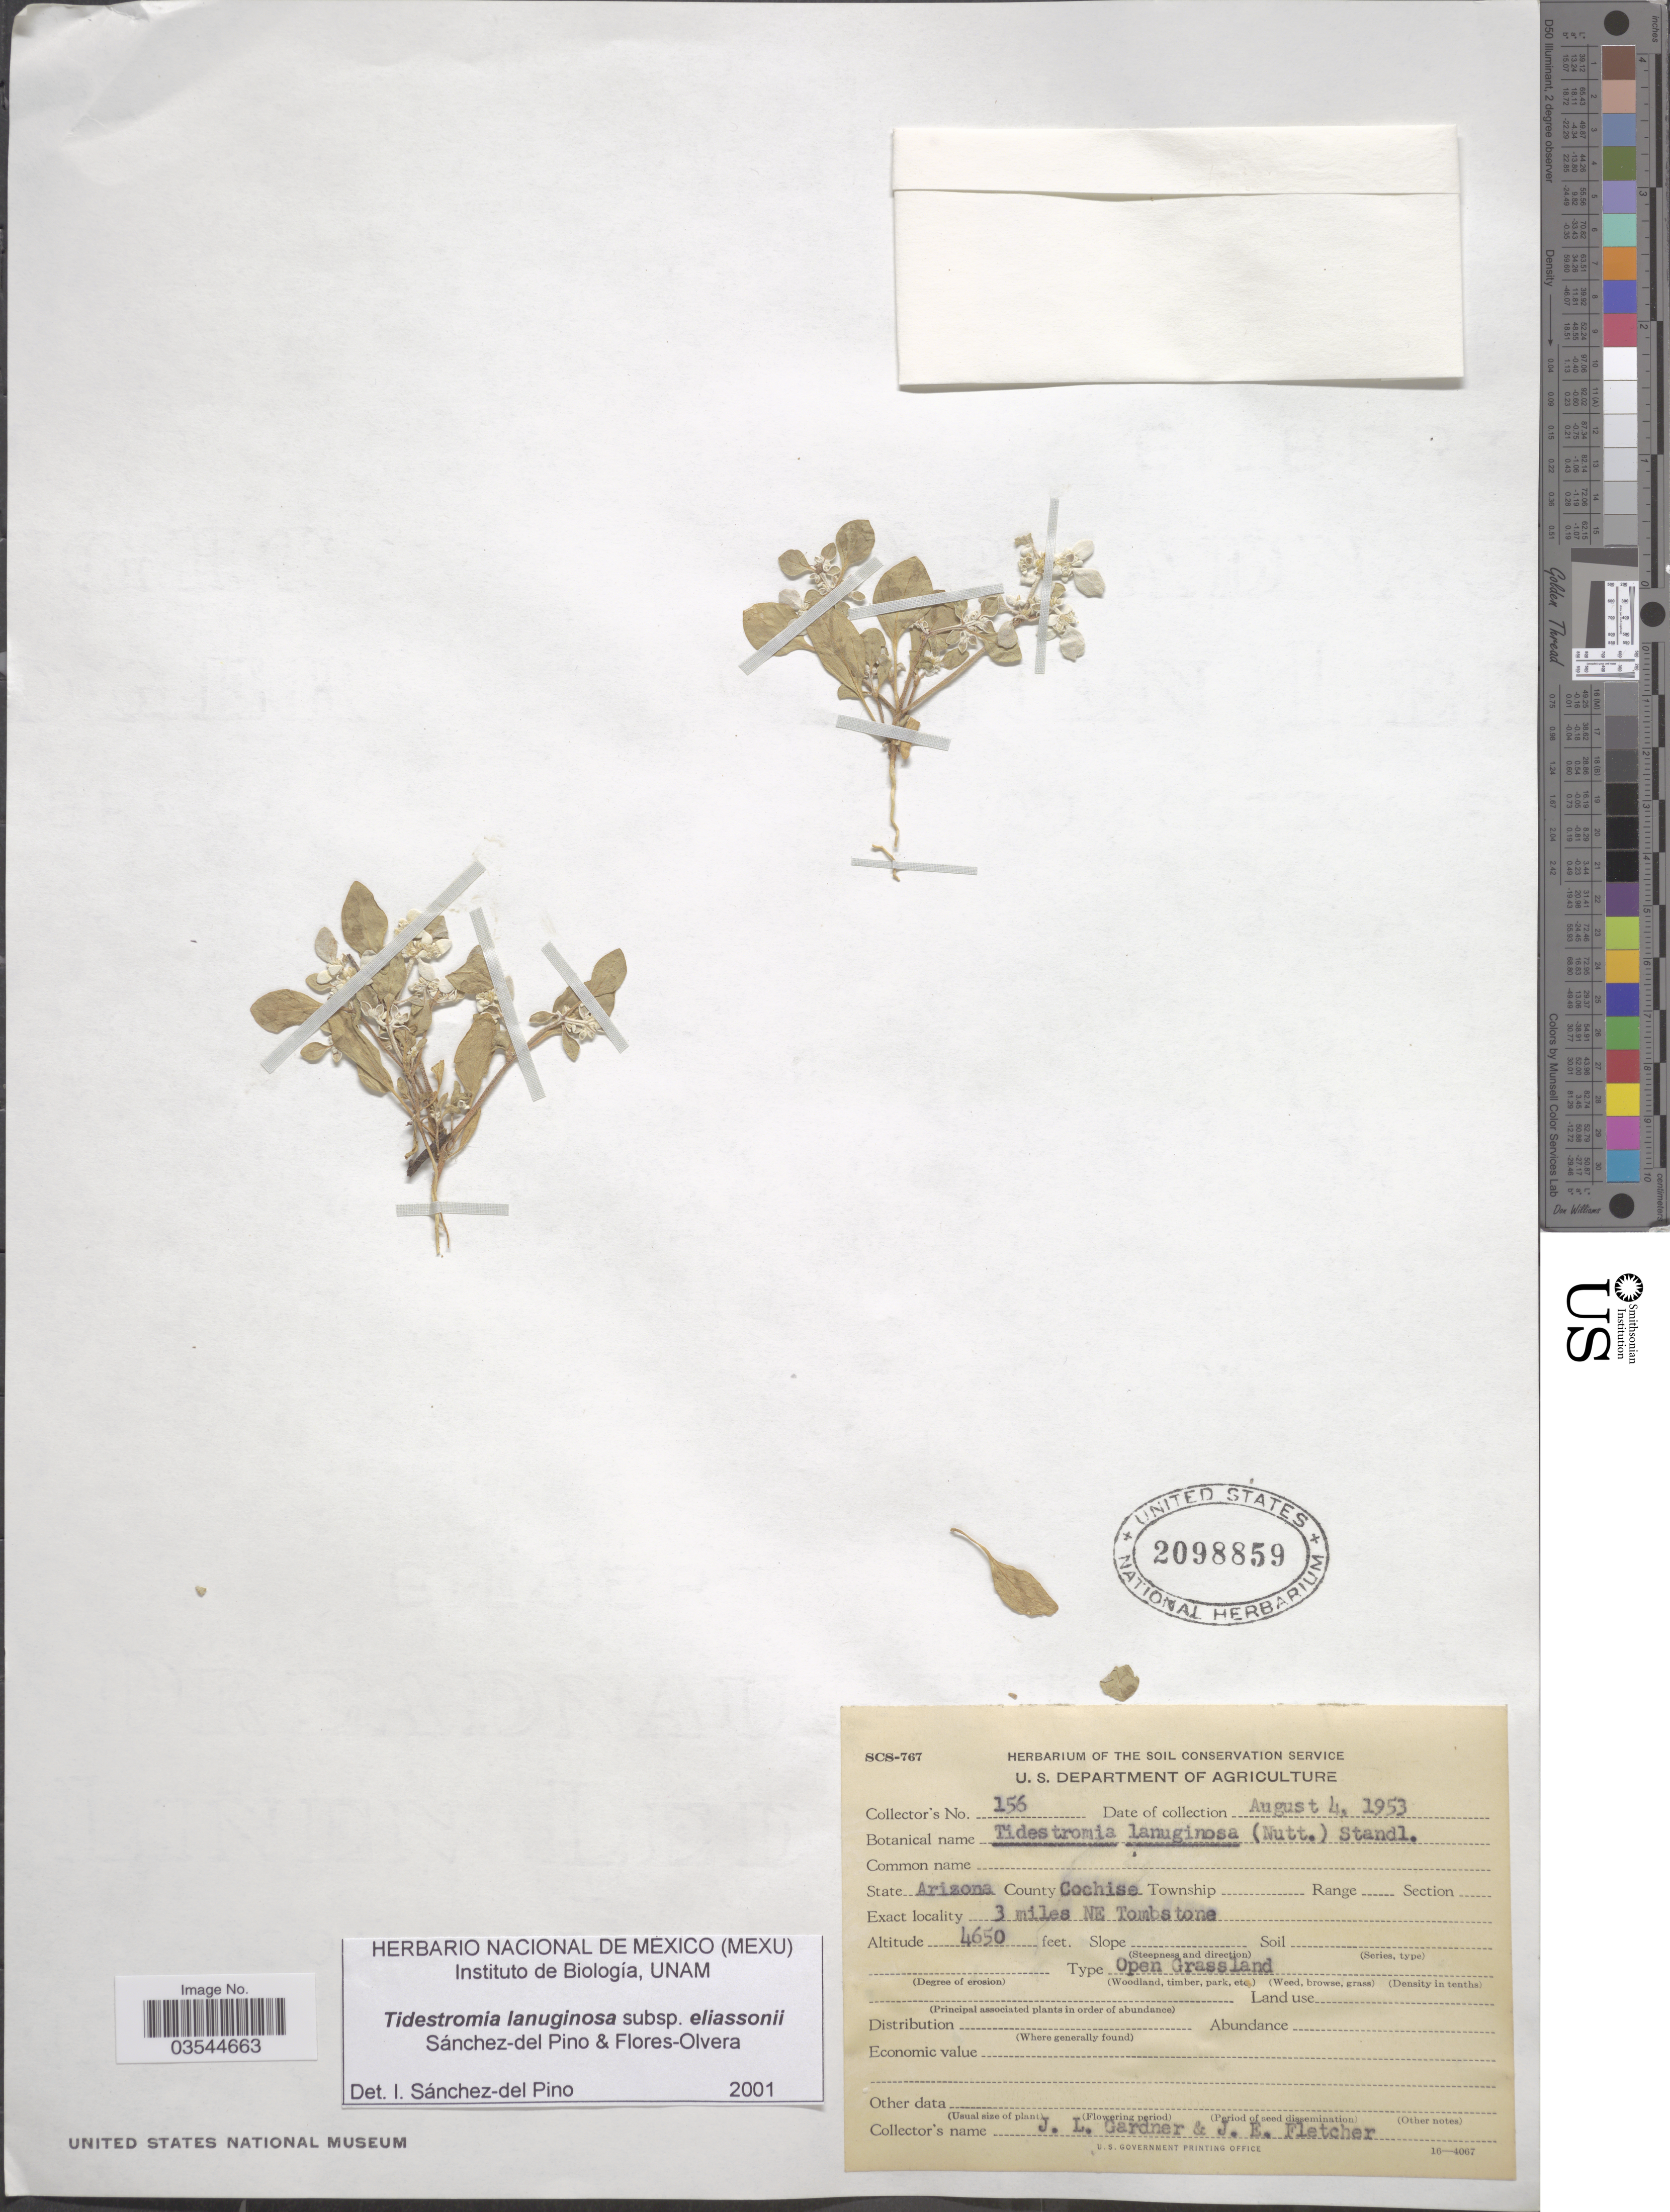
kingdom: Plantae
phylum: Tracheophyta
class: Magnoliopsida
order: Caryophyllales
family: Amaranthaceae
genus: Tidestromia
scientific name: Tidestromia lanuginosa subsp. eliassoniana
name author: Sánch. Pino & Flores Olv.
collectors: J. L. Gardner & J. Fletcher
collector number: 156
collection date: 1953-08-04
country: United States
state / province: Arizona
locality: County Cochise. 3 miles NE Tombstone.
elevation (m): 1417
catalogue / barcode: US 2098859